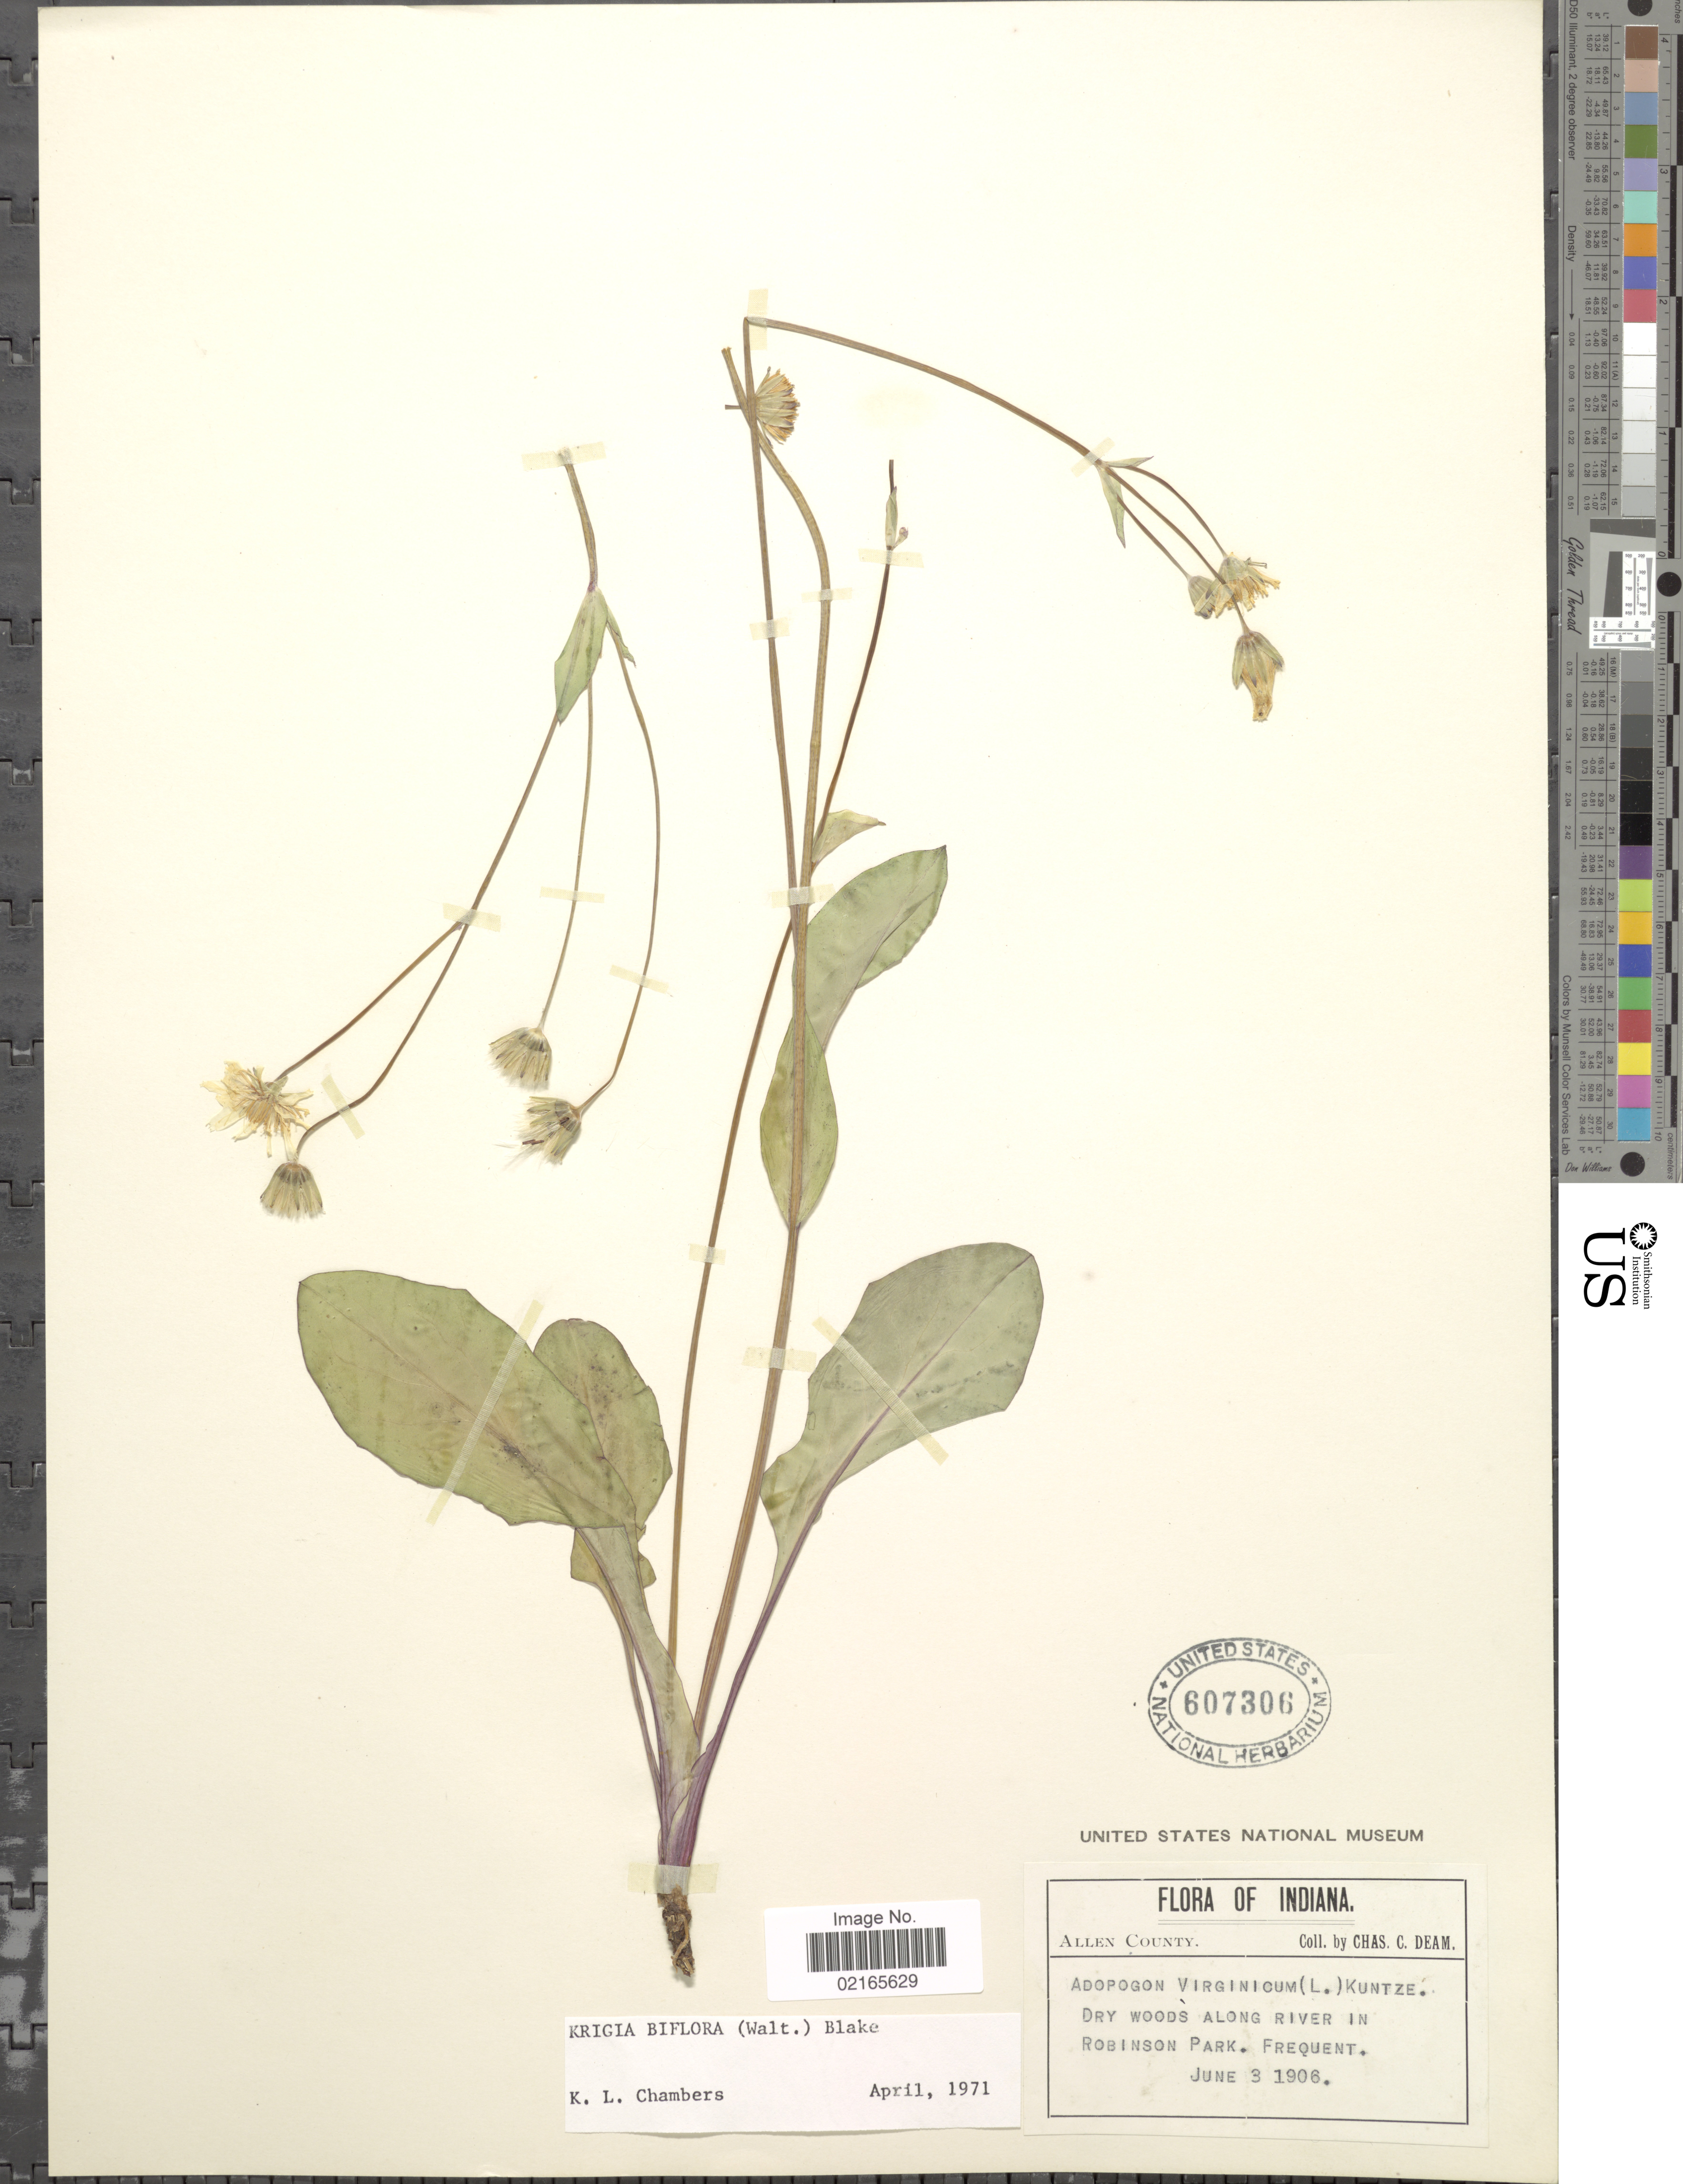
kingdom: Plantae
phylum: Tracheophyta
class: Magnoliopsida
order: Asterales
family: Asteraceae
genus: Krigia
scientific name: Krigia biflora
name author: (Walter) S.F. Blake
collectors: C. C. Deam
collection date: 1906-06-03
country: United States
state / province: Indiana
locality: Allen County, dry woods along river in Robinson Park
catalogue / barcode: US 607306